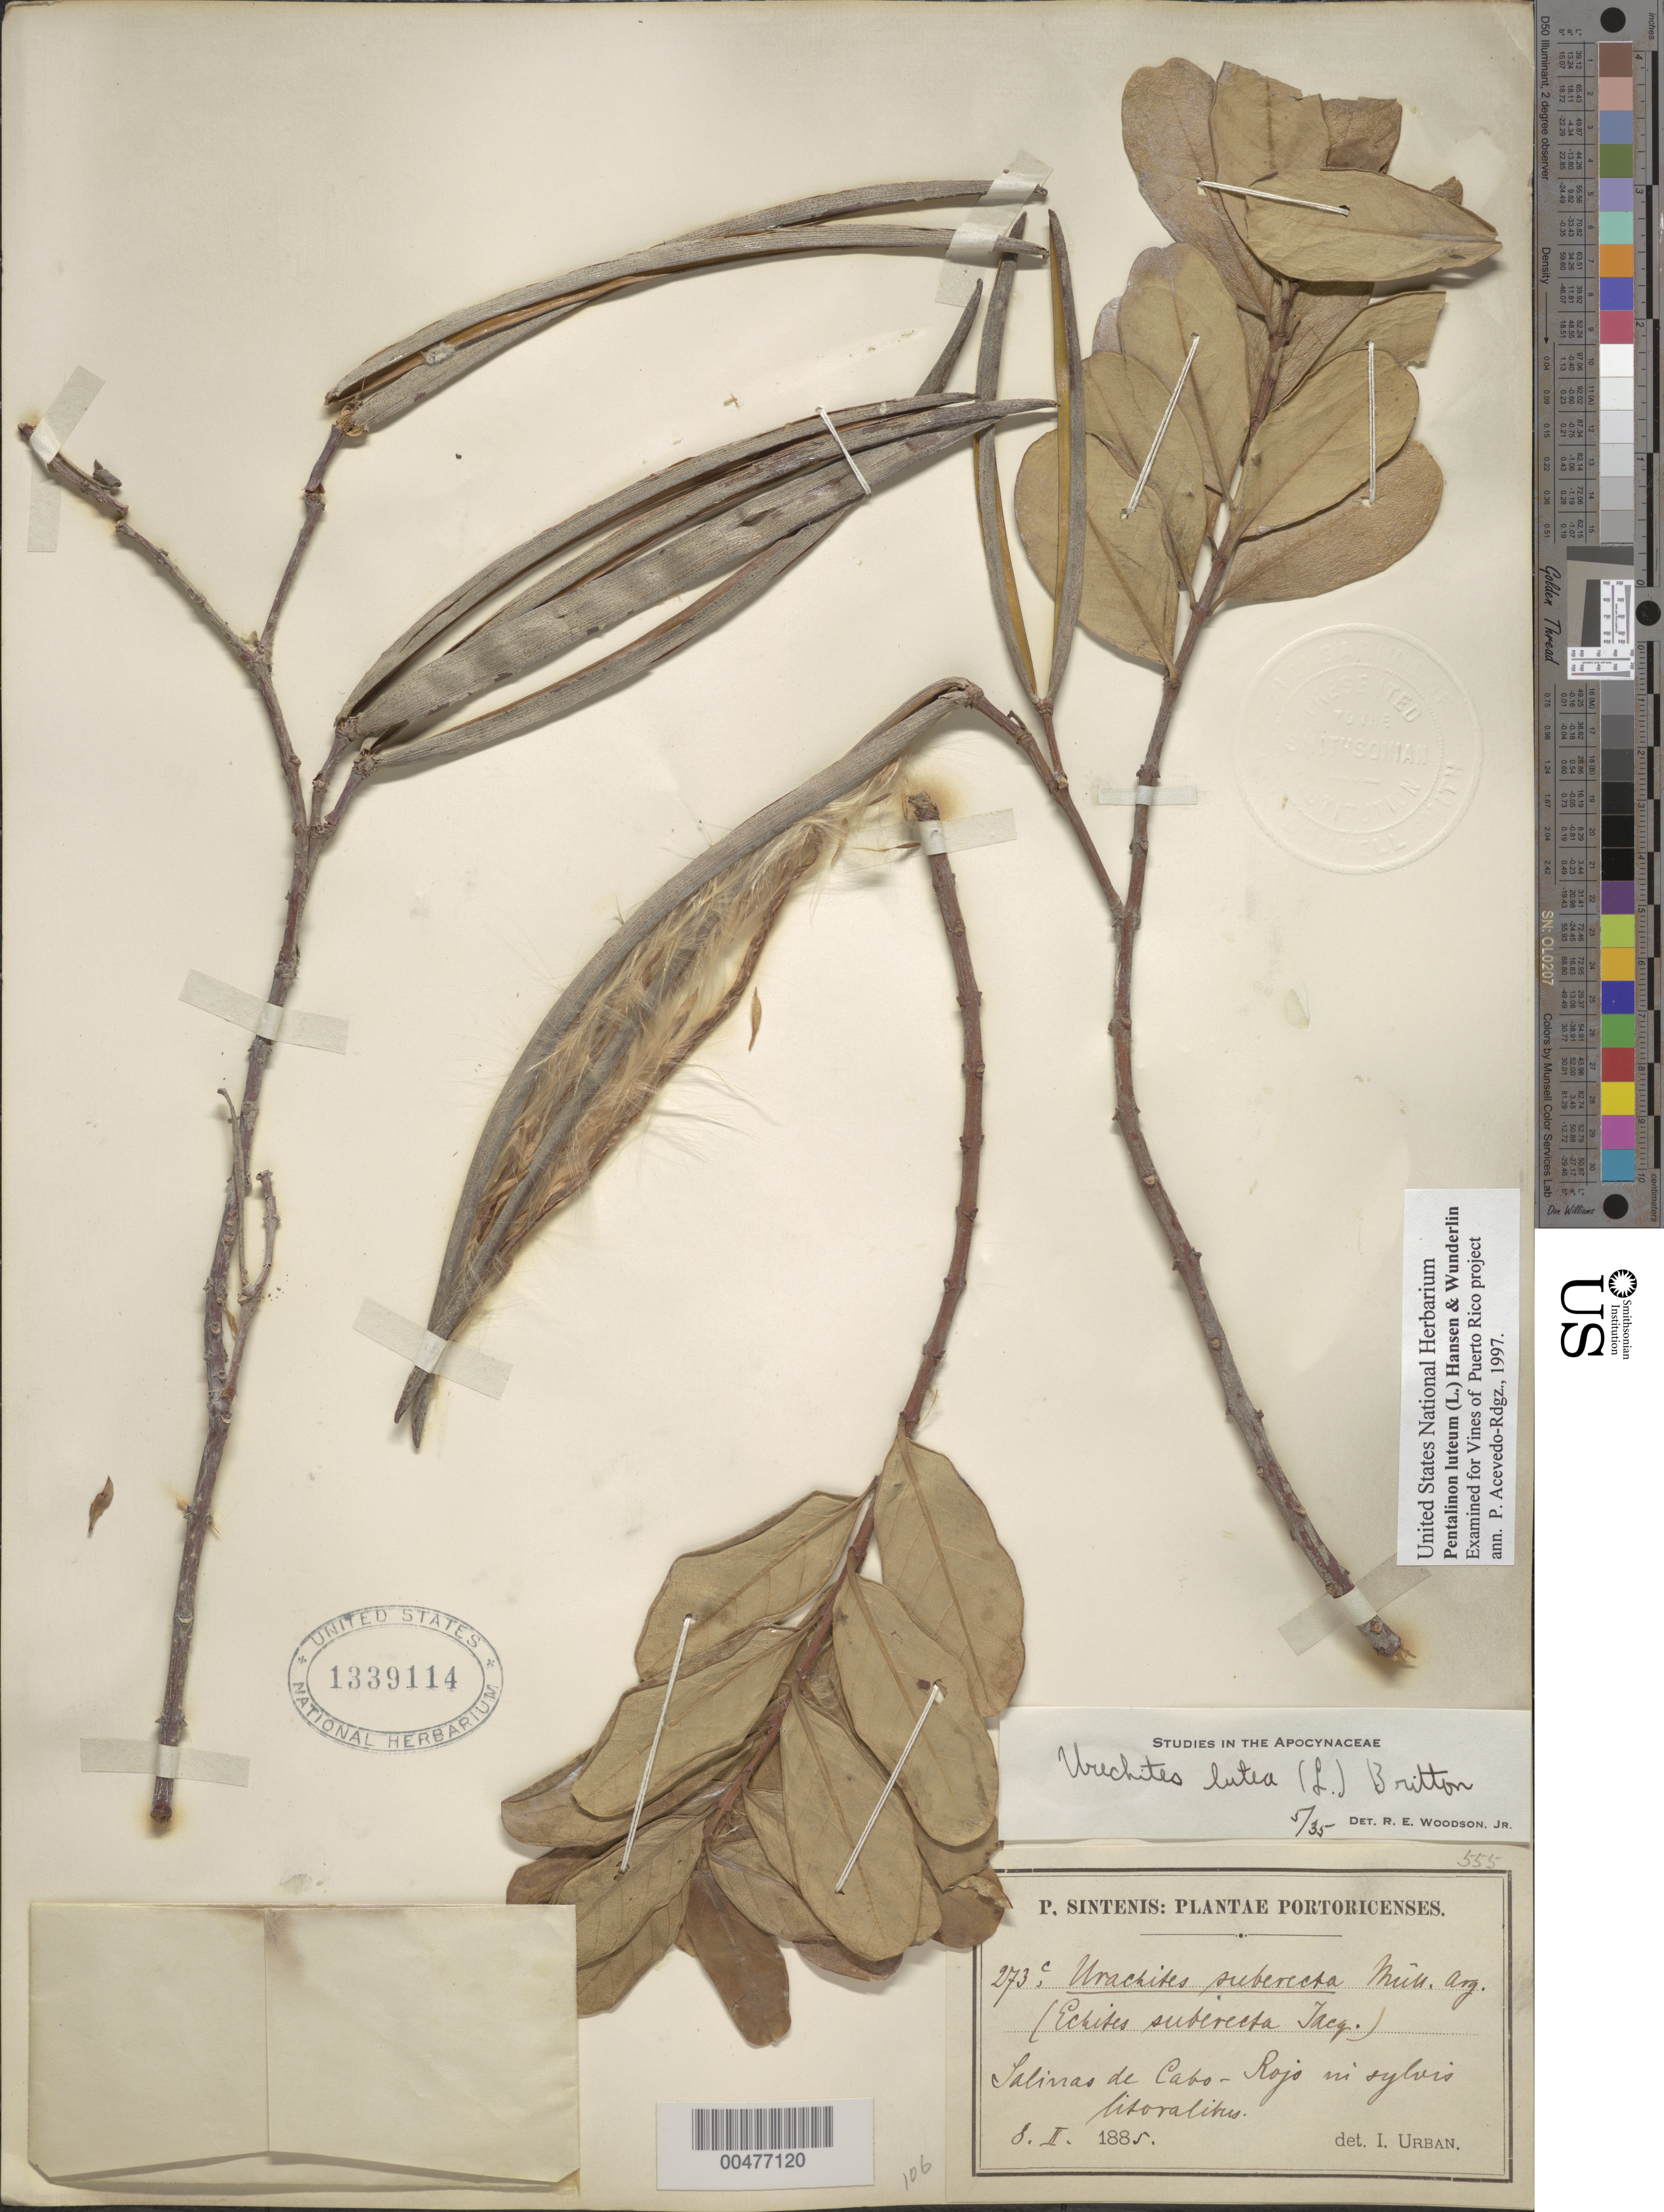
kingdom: Plantae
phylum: Tracheophyta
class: Magnoliopsida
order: Gentianales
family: Apocynaceae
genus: Pentalinon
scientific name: Pentalinon luteum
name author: (L.) B.F. Hansen & Wunderlin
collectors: P. Sintenis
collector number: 273c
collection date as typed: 08 Feb 1885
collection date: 1885-02-08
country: Puerto Rico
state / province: Cabo Rojo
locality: Cabo Rojo, Salinas de Cabo Rojo, in coastal forest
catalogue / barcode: US 1339114